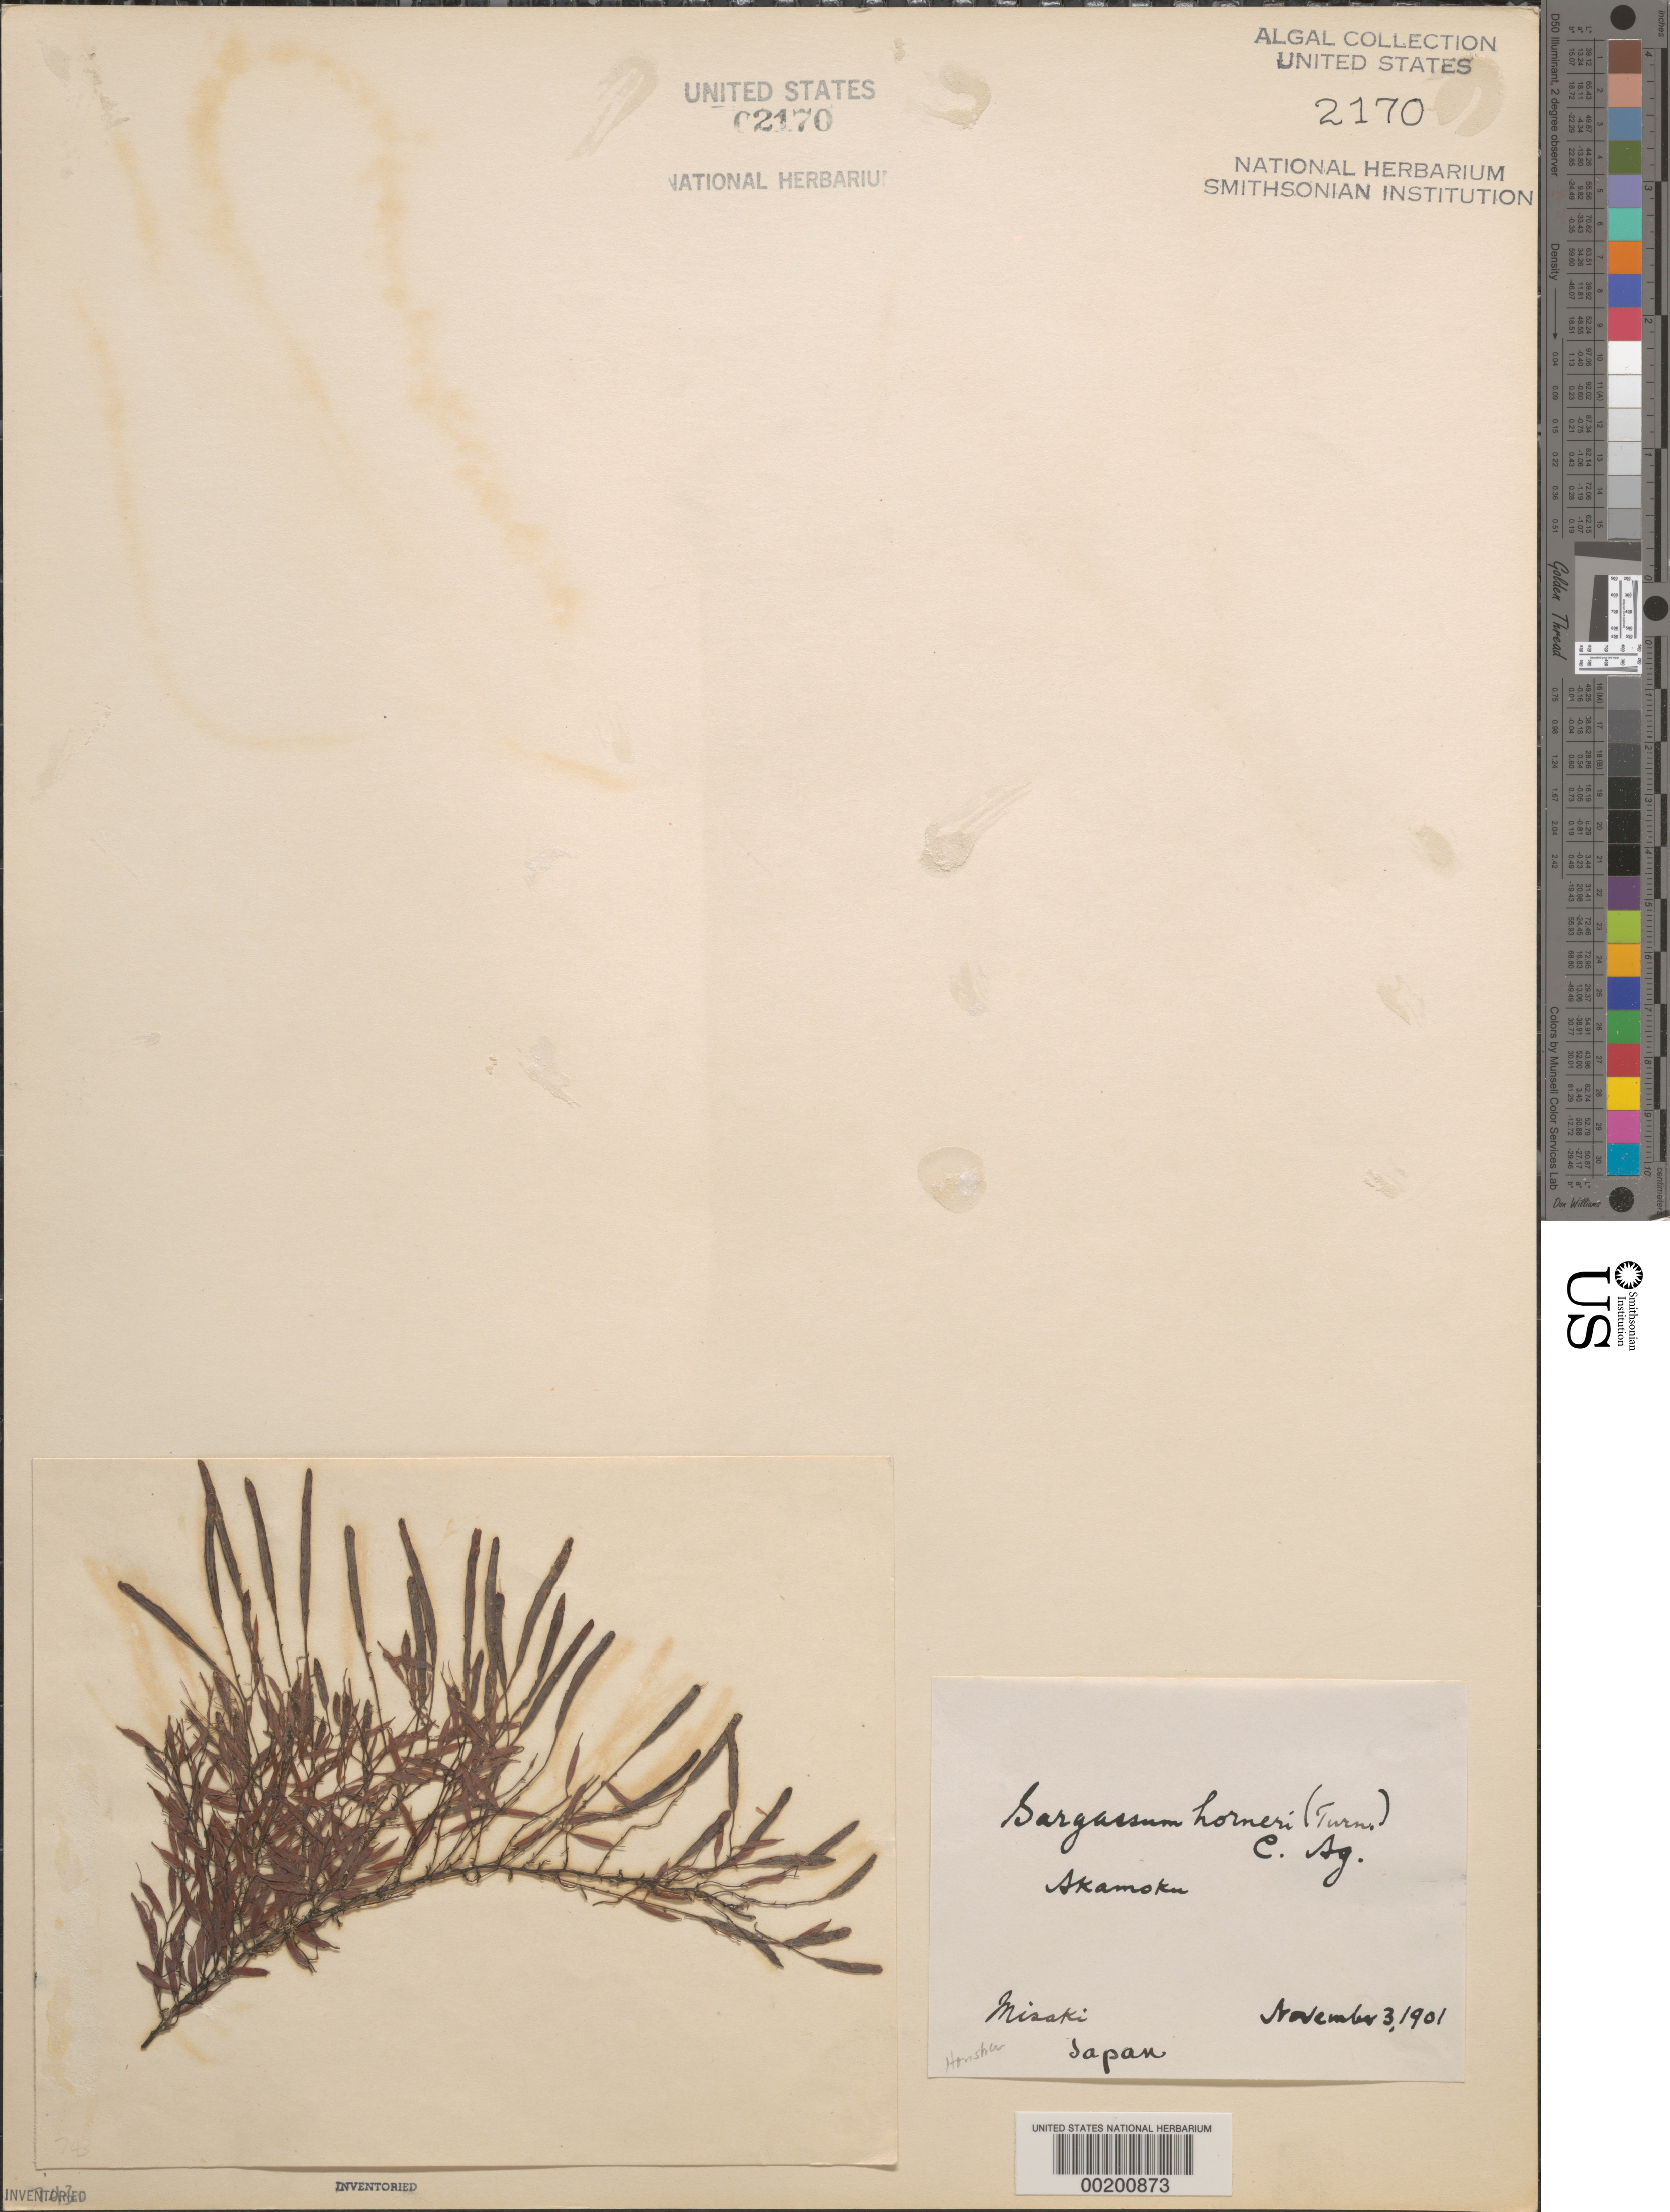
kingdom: Chromista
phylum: Ochrophyta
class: Phaeophyceae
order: Fucales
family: Sargassaceae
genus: Sargassum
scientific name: Sargassum horneri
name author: (Turner) C. Agardh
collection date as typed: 03 Nov 1901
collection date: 1901-11-03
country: Japan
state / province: Kanagawa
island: Honshu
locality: Misaki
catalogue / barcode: US 2170